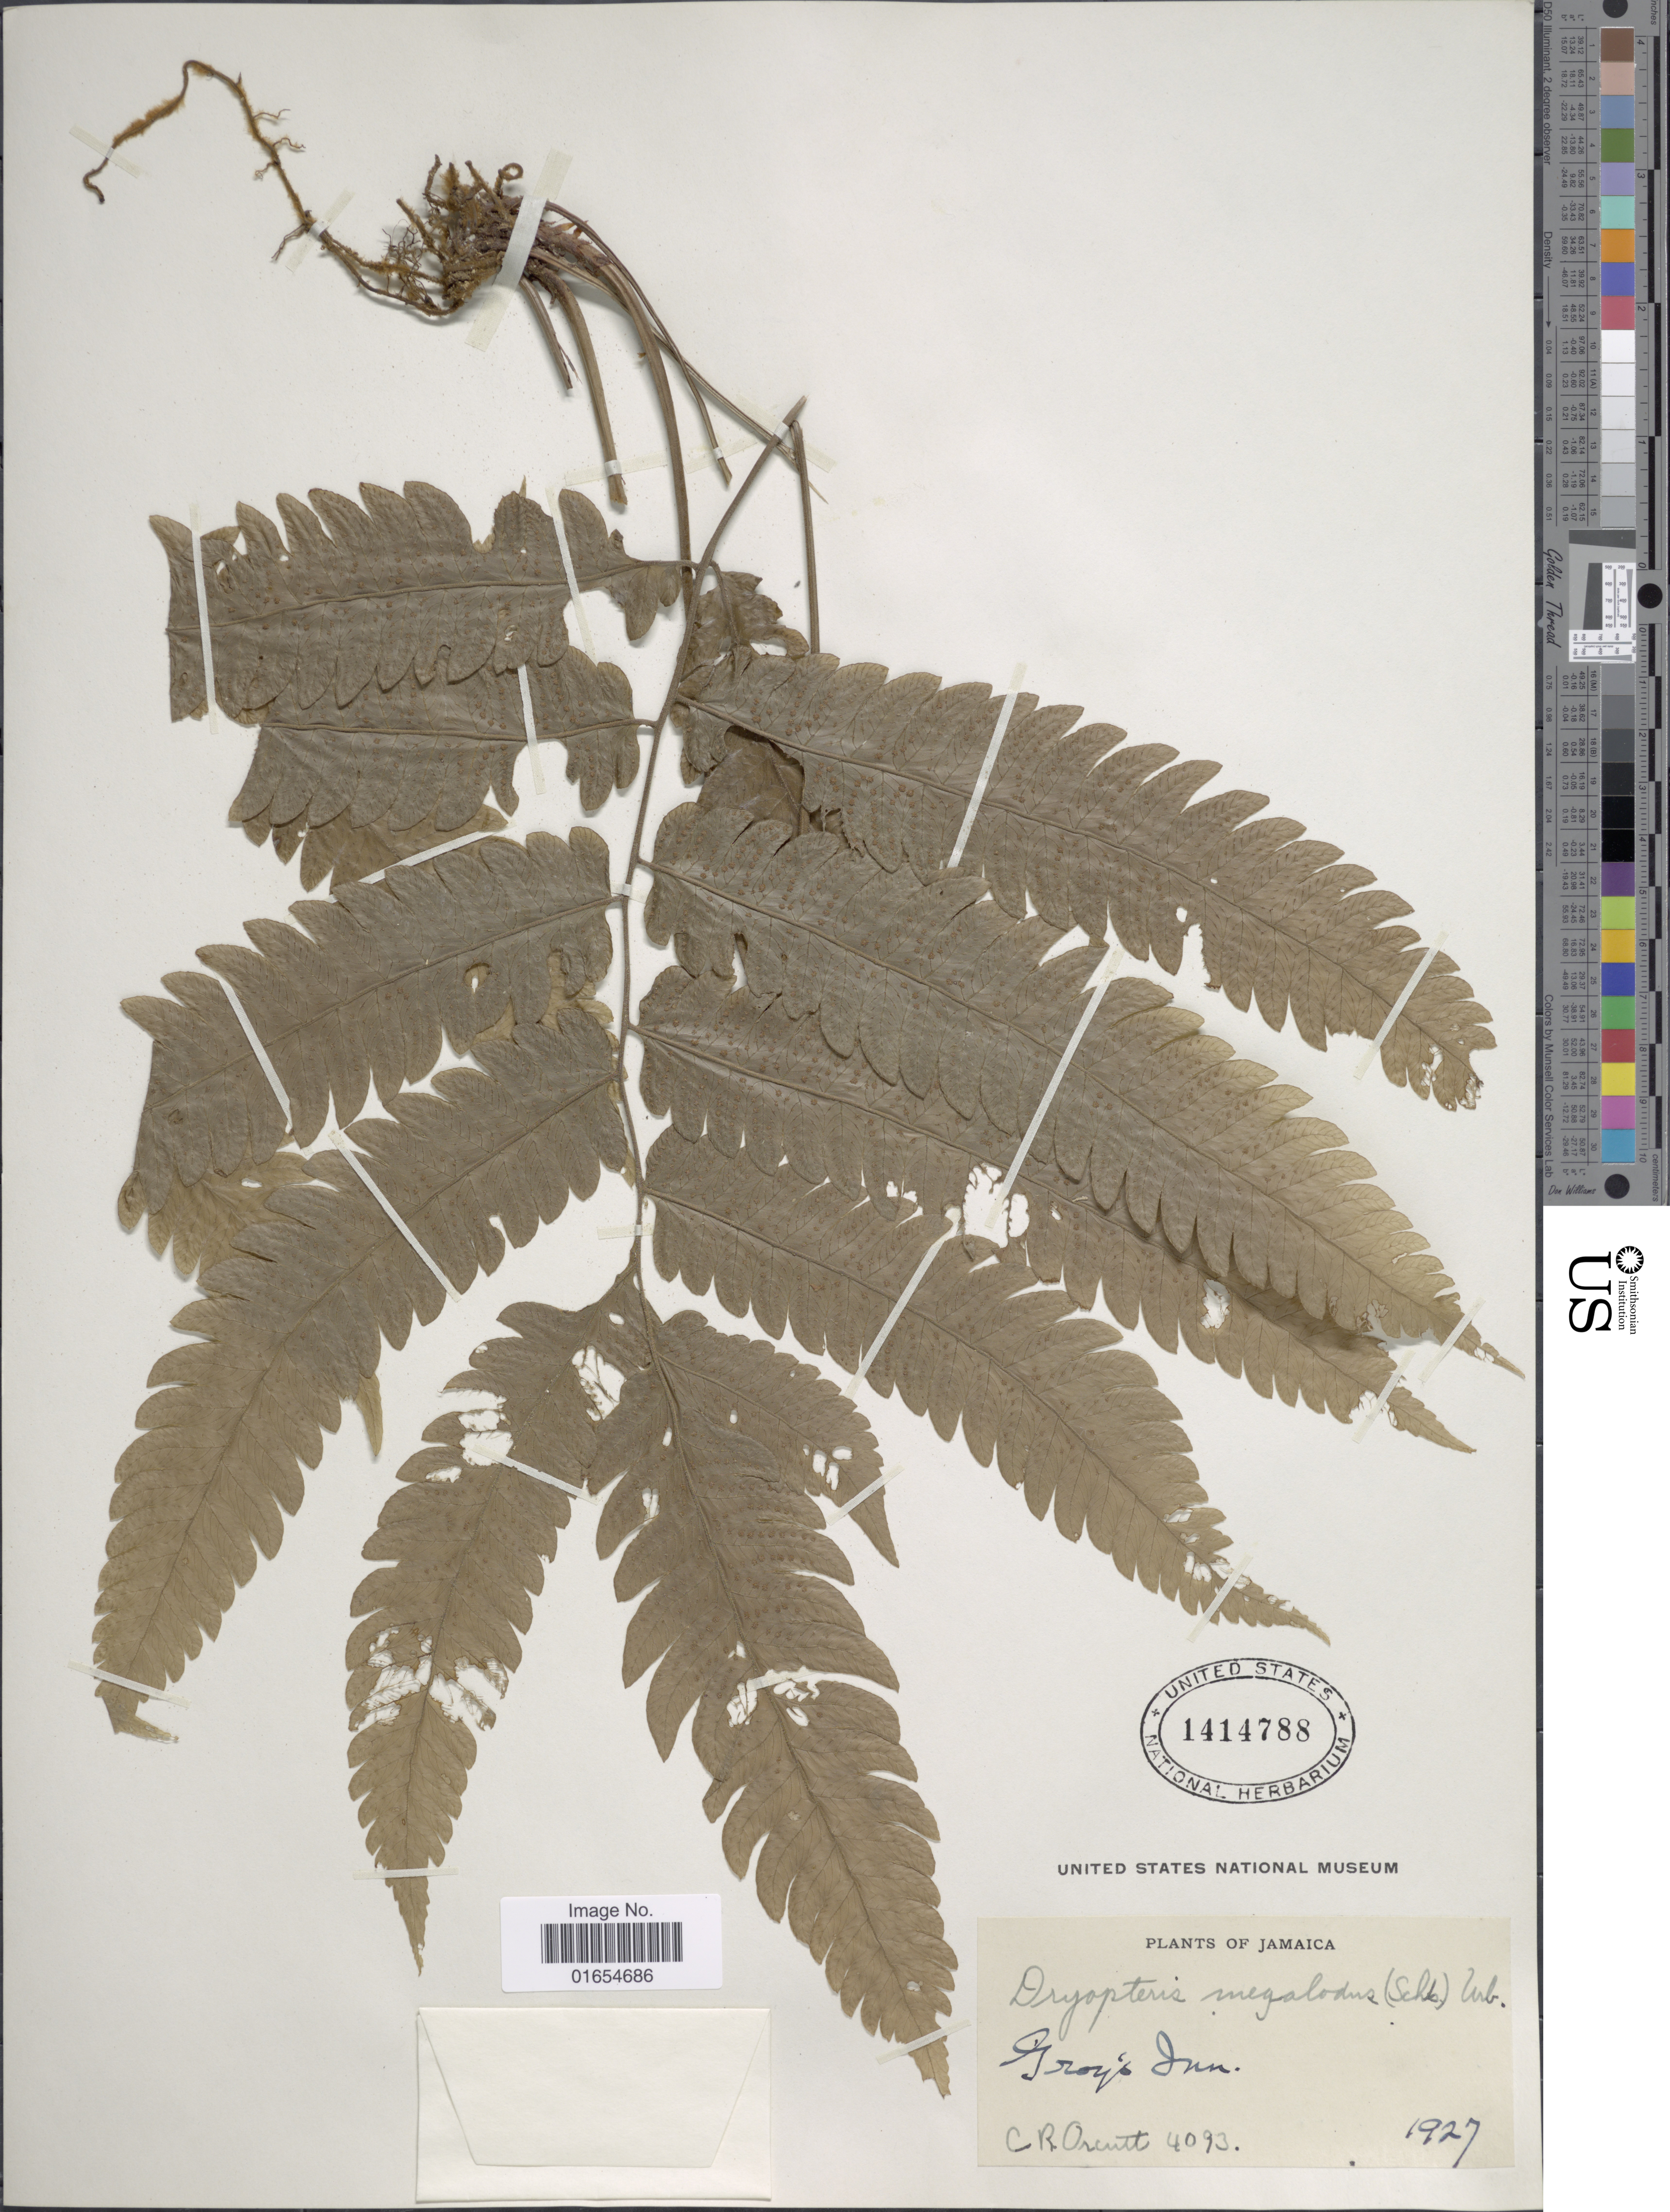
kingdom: Plantae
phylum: Tracheophyta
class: Polypodiopsida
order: Polypodiales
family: Thelypteridaceae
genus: Goniopteris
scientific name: Goniopteris pennata (Poir.) comb. nov., ined 2015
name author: (Poir.)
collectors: C. R. Orcutt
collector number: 4093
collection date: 1927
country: Jamaica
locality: Gray's Inn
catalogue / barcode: US 1414788